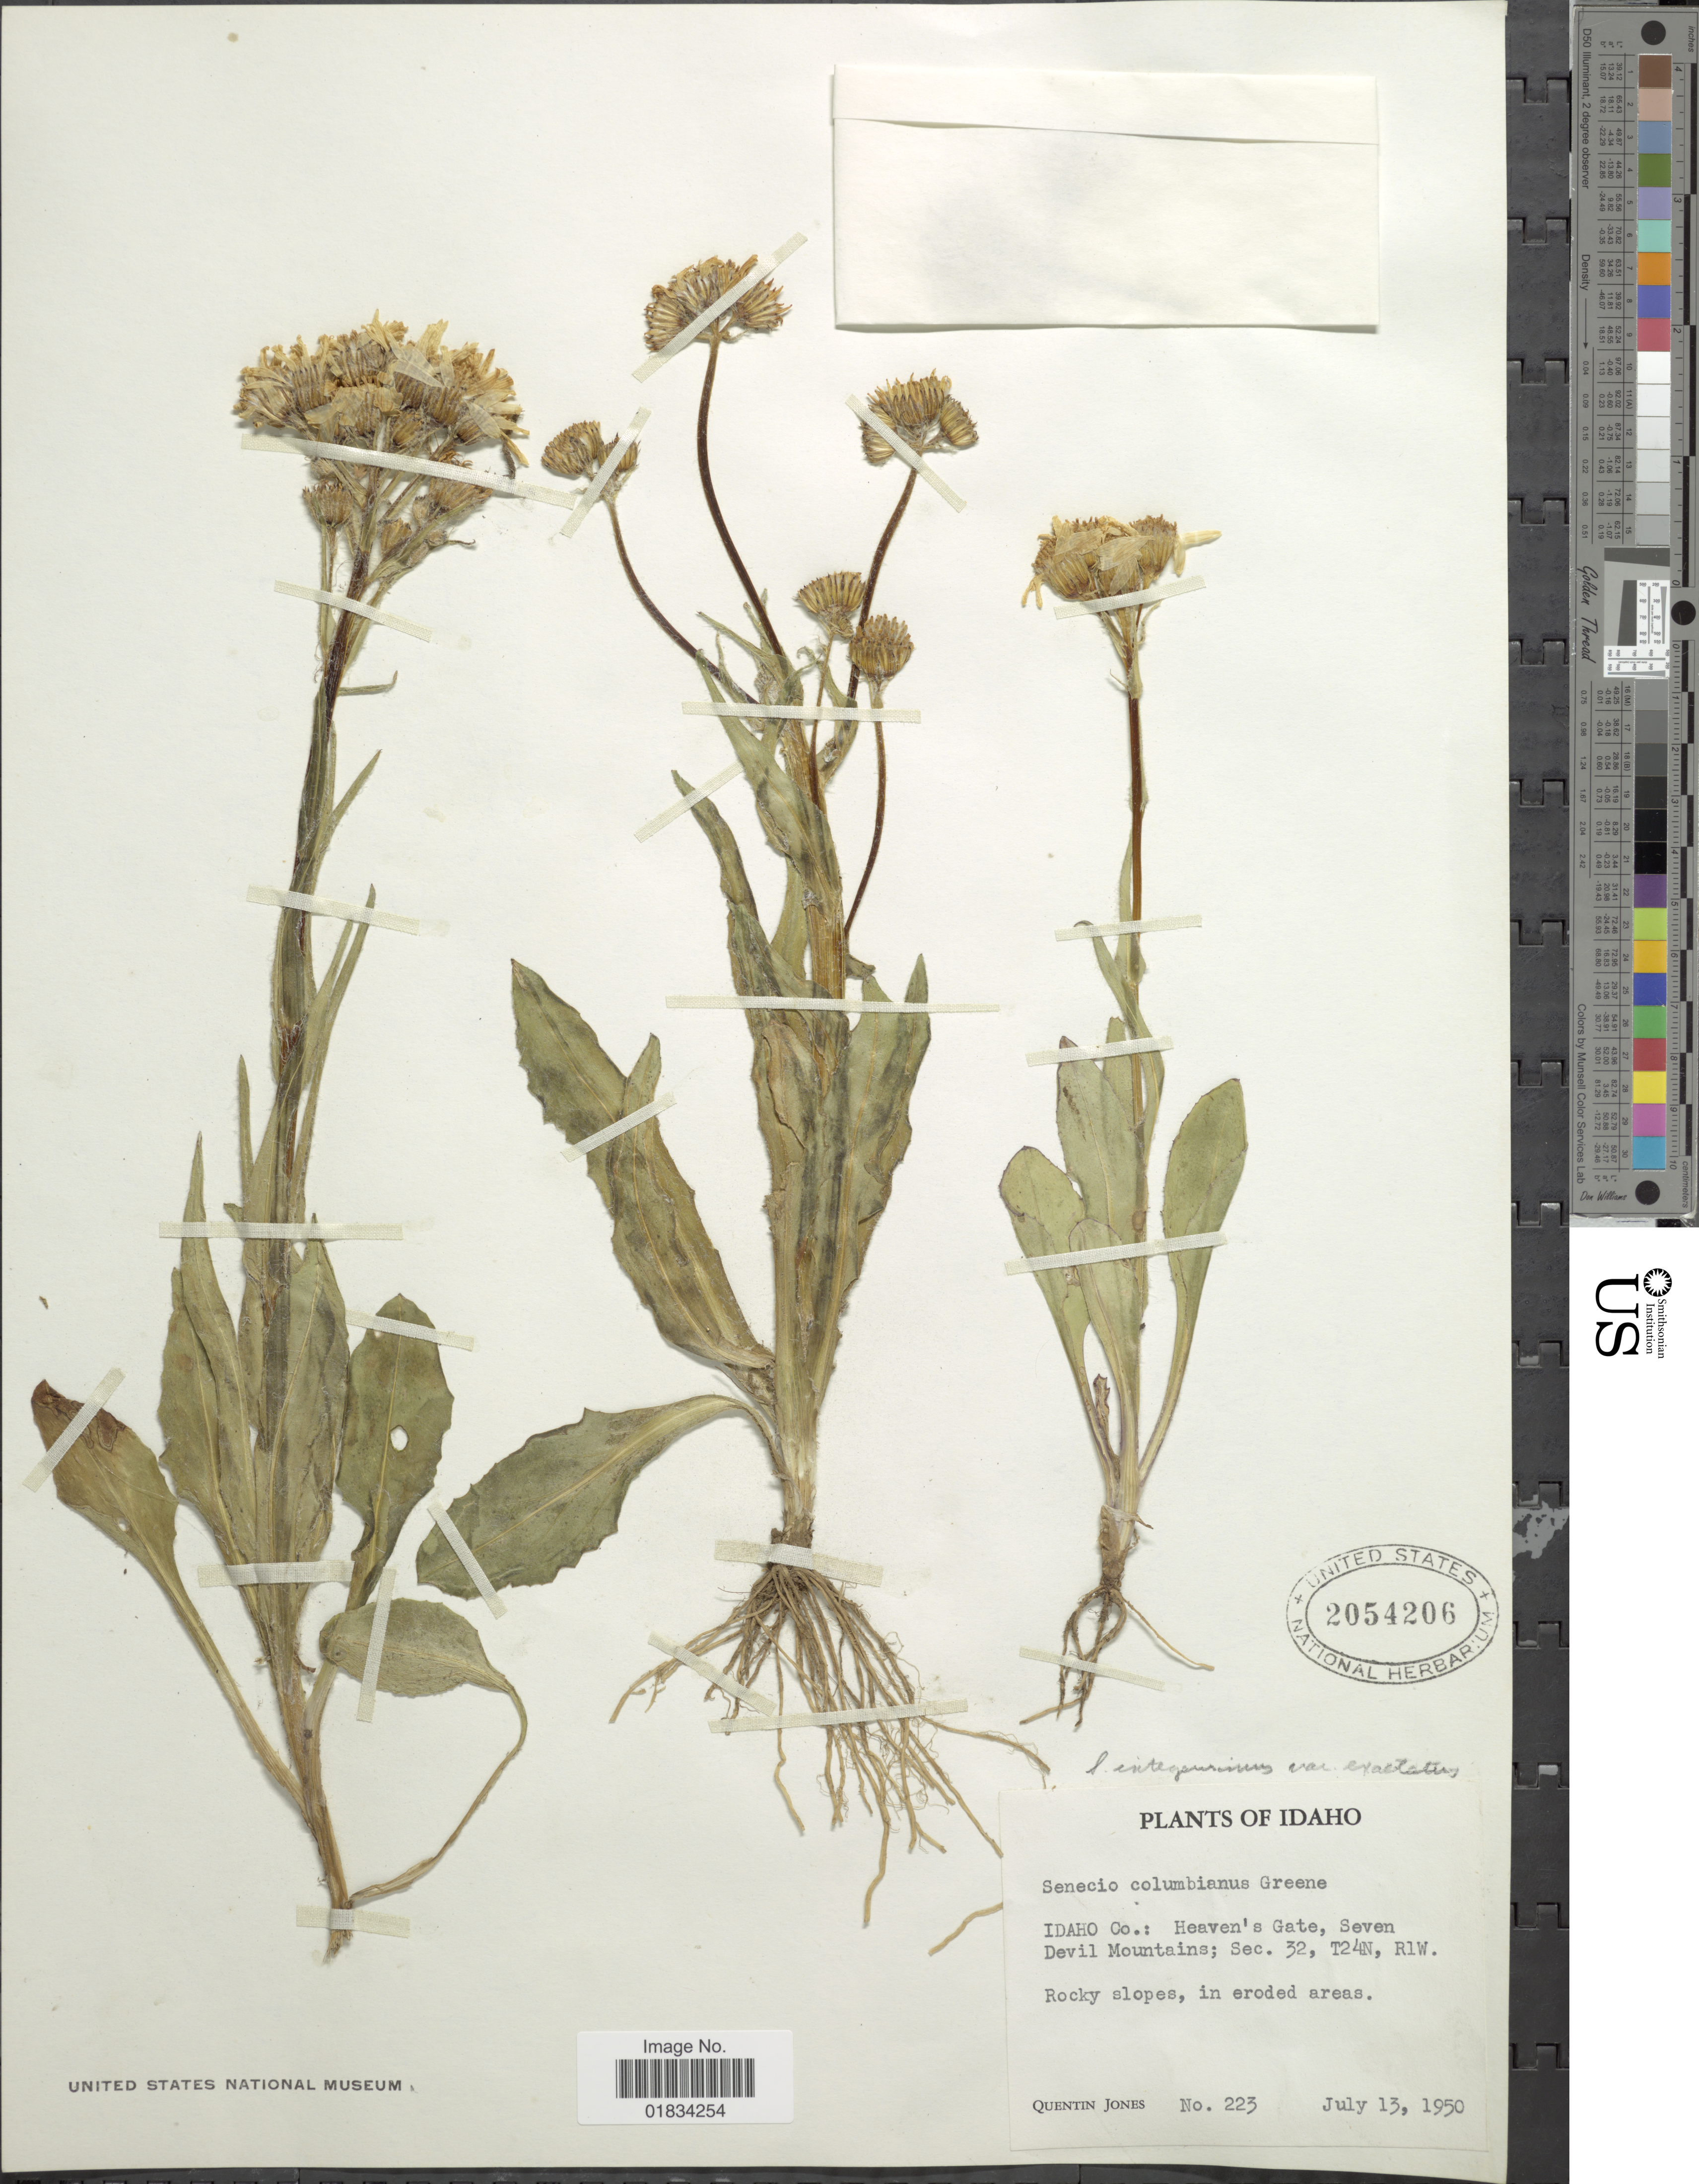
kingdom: Plantae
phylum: Tracheophyta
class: Magnoliopsida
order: Asterales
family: Asteraceae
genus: Senecio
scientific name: Senecio integerrimus var. exaltatus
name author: (Nutt.) Cronq.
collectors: Q. Jones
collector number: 223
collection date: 1950-07-13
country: United States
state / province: Idaho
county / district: Idaho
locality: Heaven's Gate, Seven Devil Mountains; Sec. 32, T24N, R1W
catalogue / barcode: US 2054206